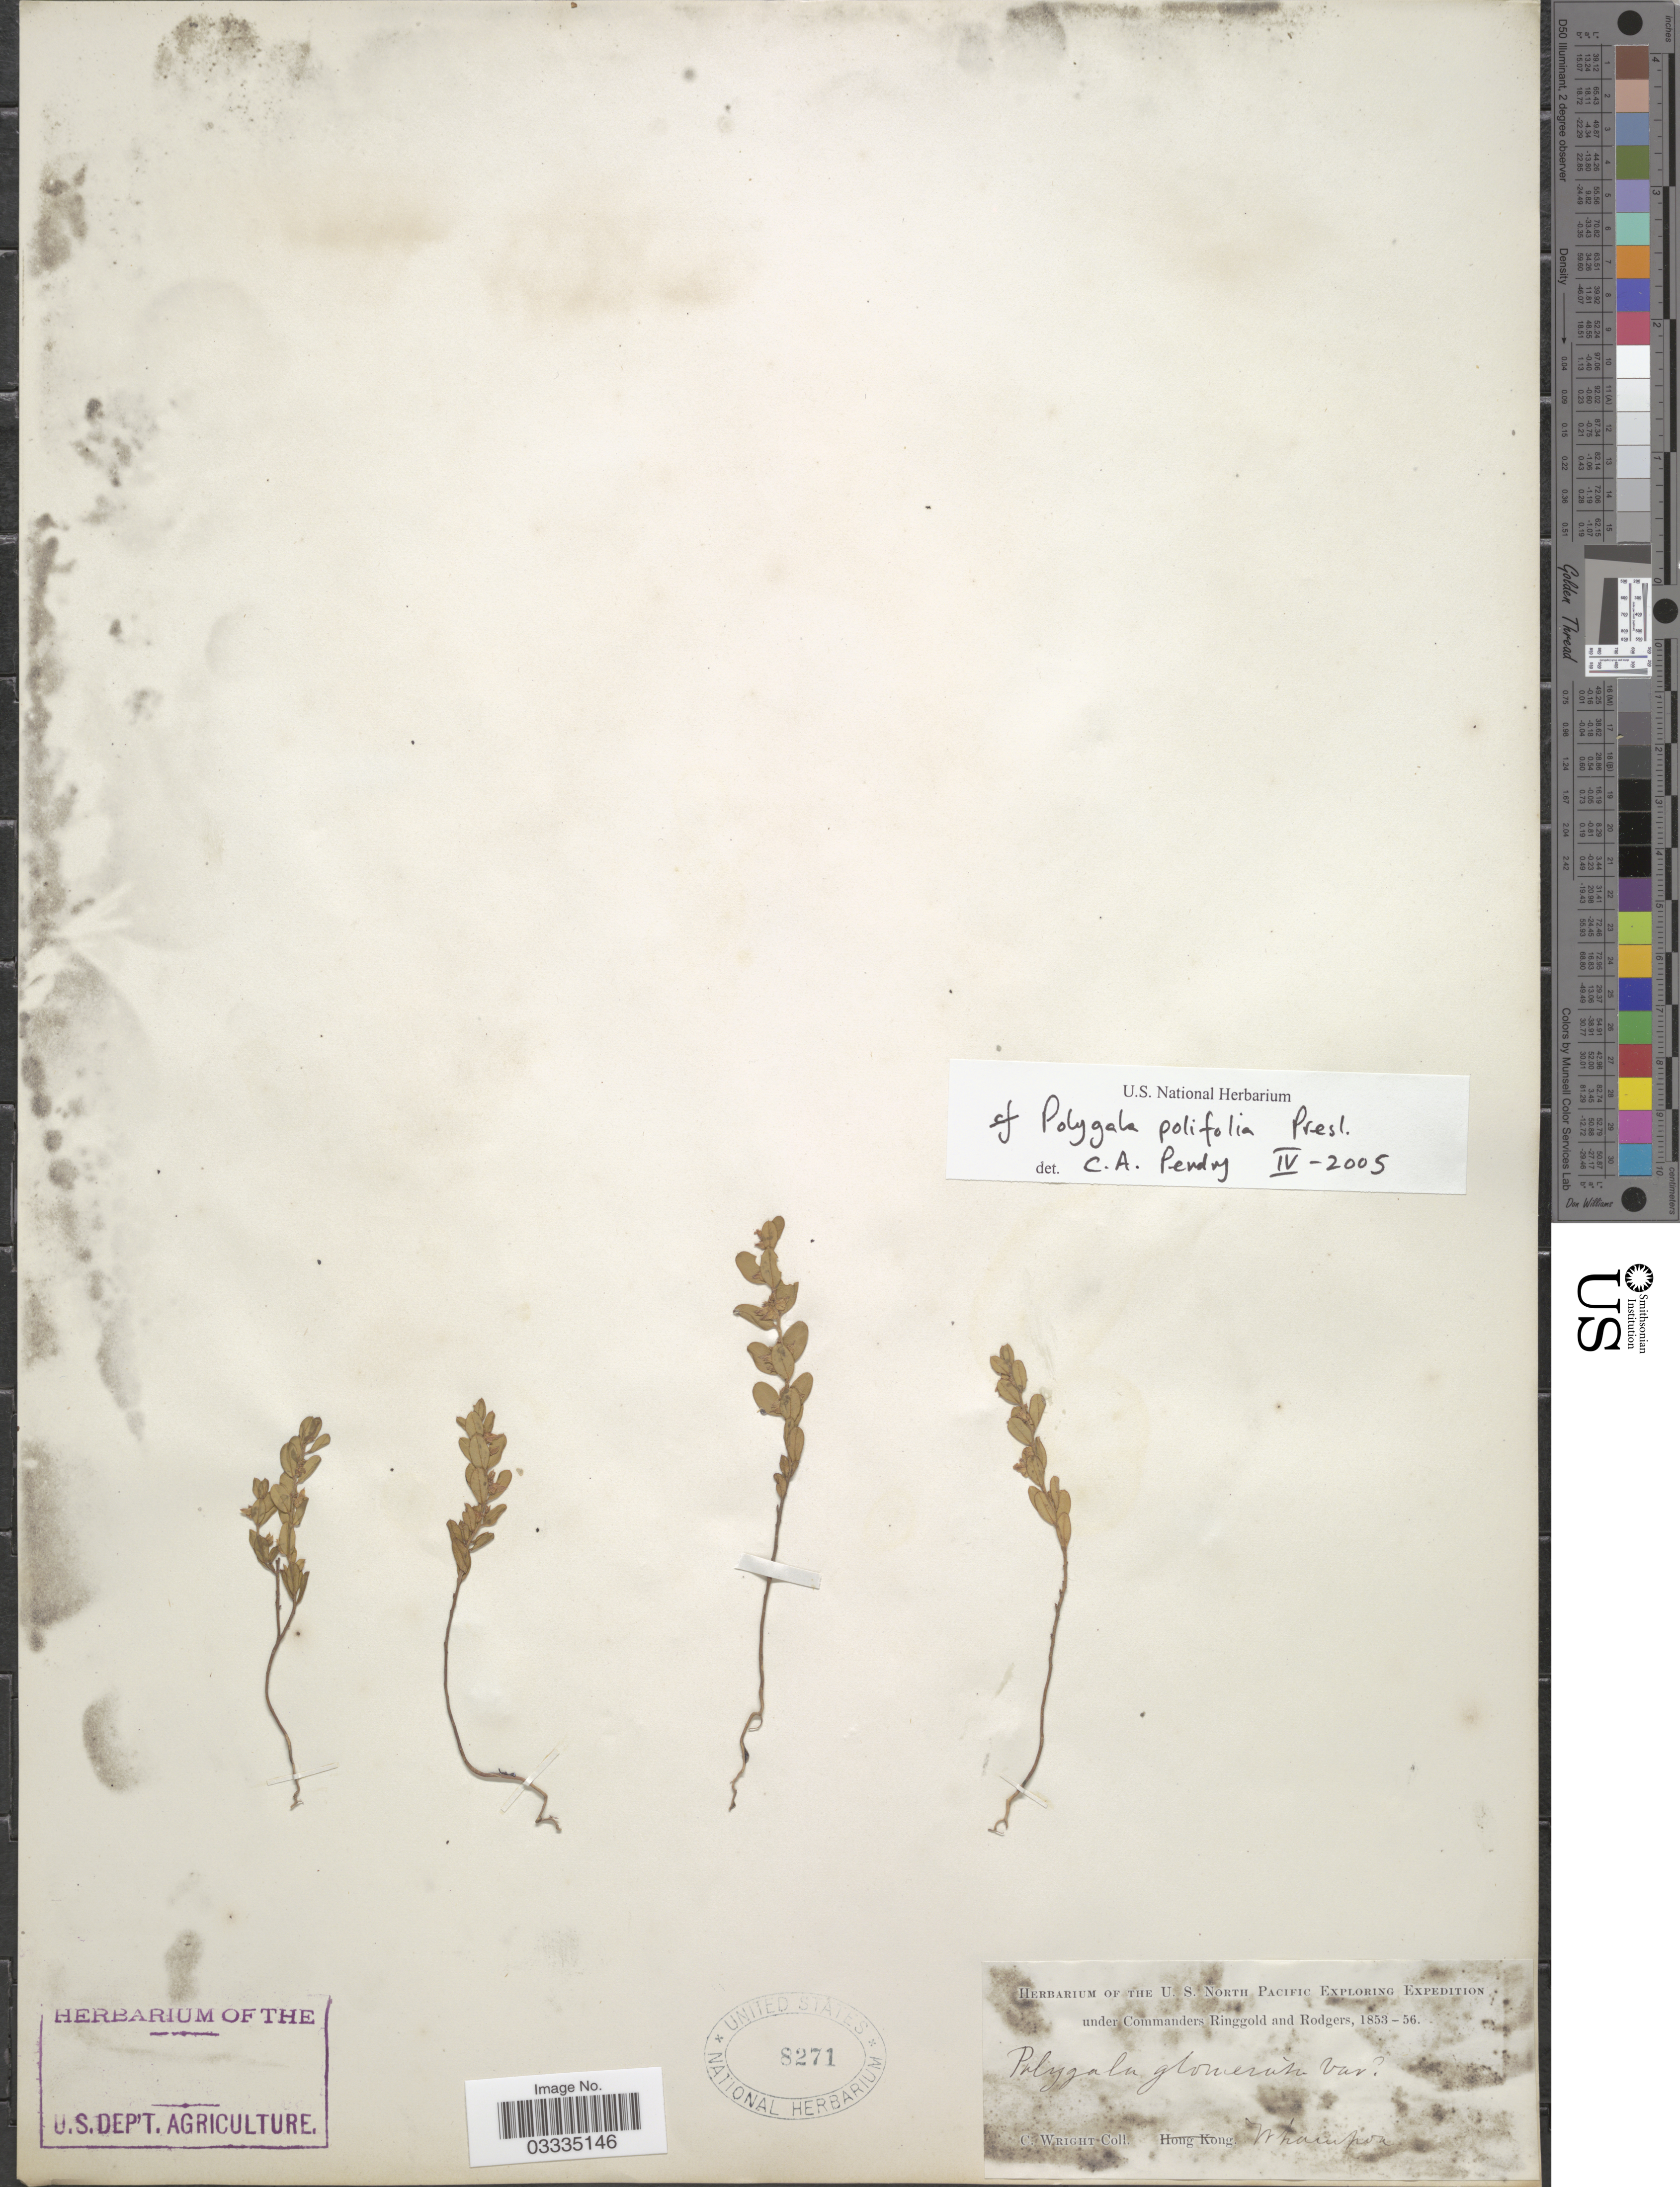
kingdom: Plantae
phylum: Tracheophyta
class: Magnoliopsida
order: Fabales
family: Polygalaceae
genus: Polygala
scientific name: Polygala polifolia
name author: C. Presl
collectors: C. Wright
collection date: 1853/1856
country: China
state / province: Guangdong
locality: Whampoa.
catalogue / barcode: US 8271